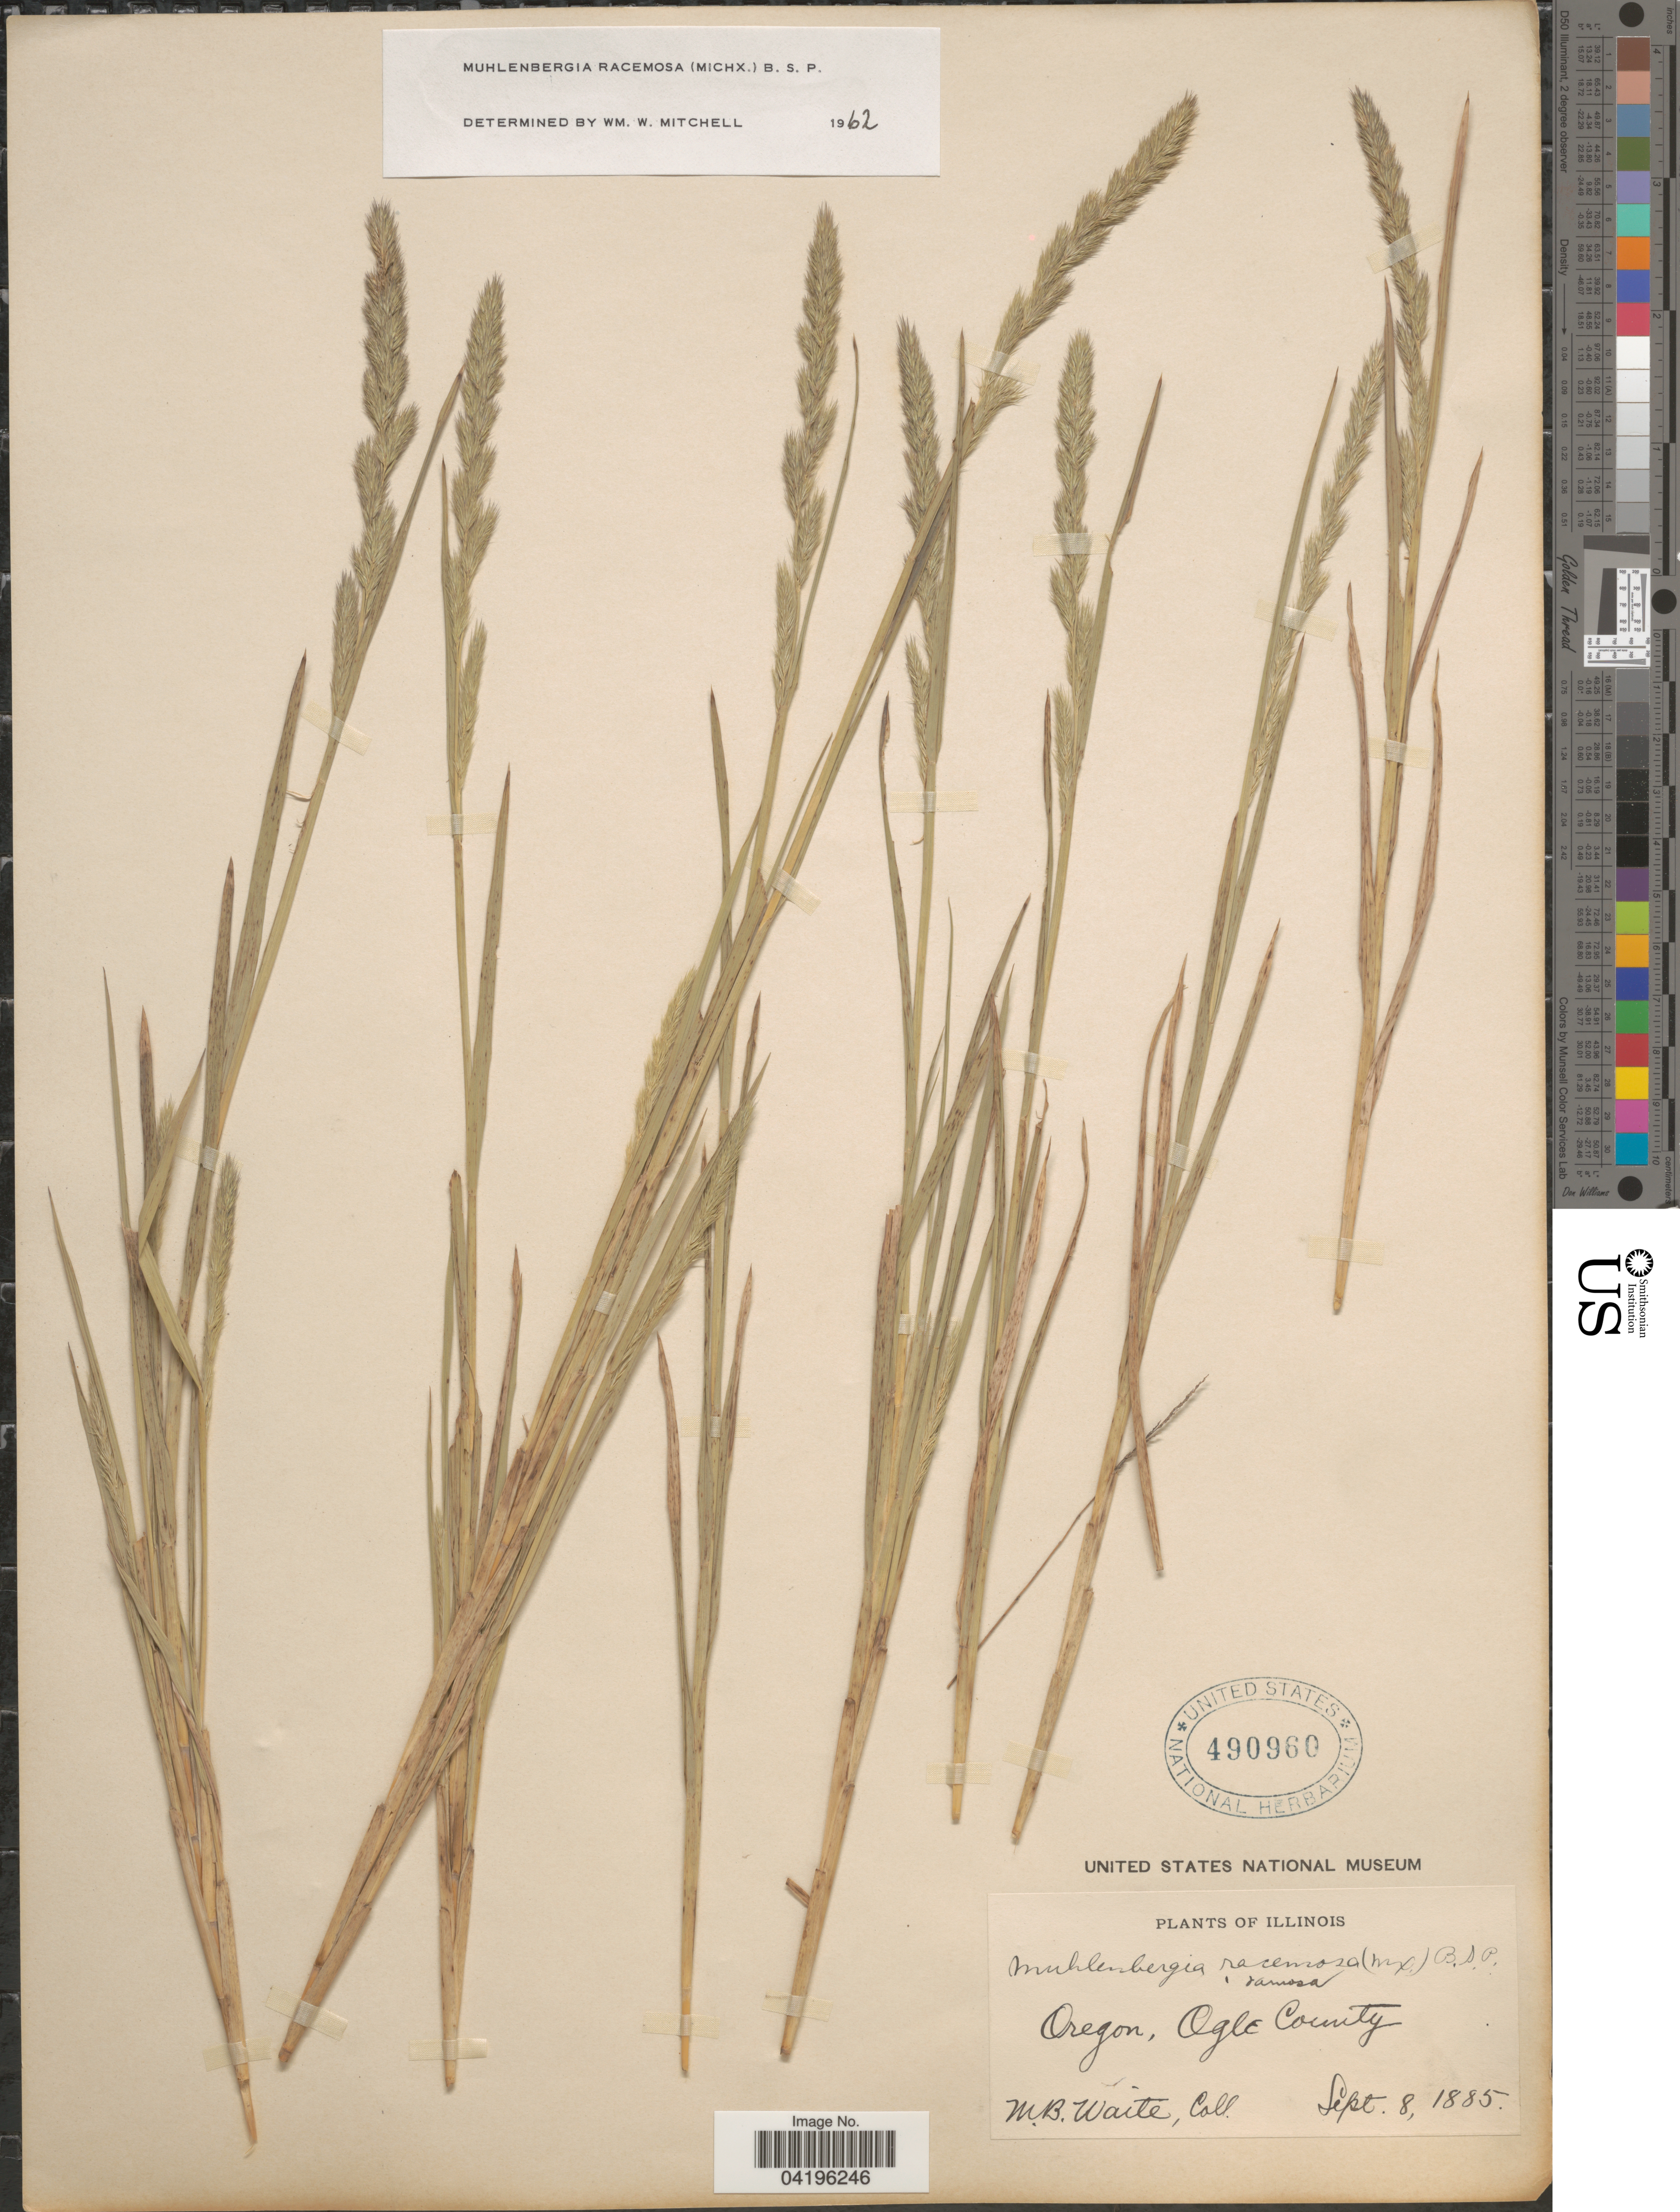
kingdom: Plantae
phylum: Tracheophyta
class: Liliopsida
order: Poales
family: Poaceae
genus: Muhlenbergia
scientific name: Muhlenbergia racemosa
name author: (Michx.) Britton et al.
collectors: M. B. Waite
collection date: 1885-09-08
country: United States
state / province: Illinois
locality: Oregon, Ogle County.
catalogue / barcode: US 490960